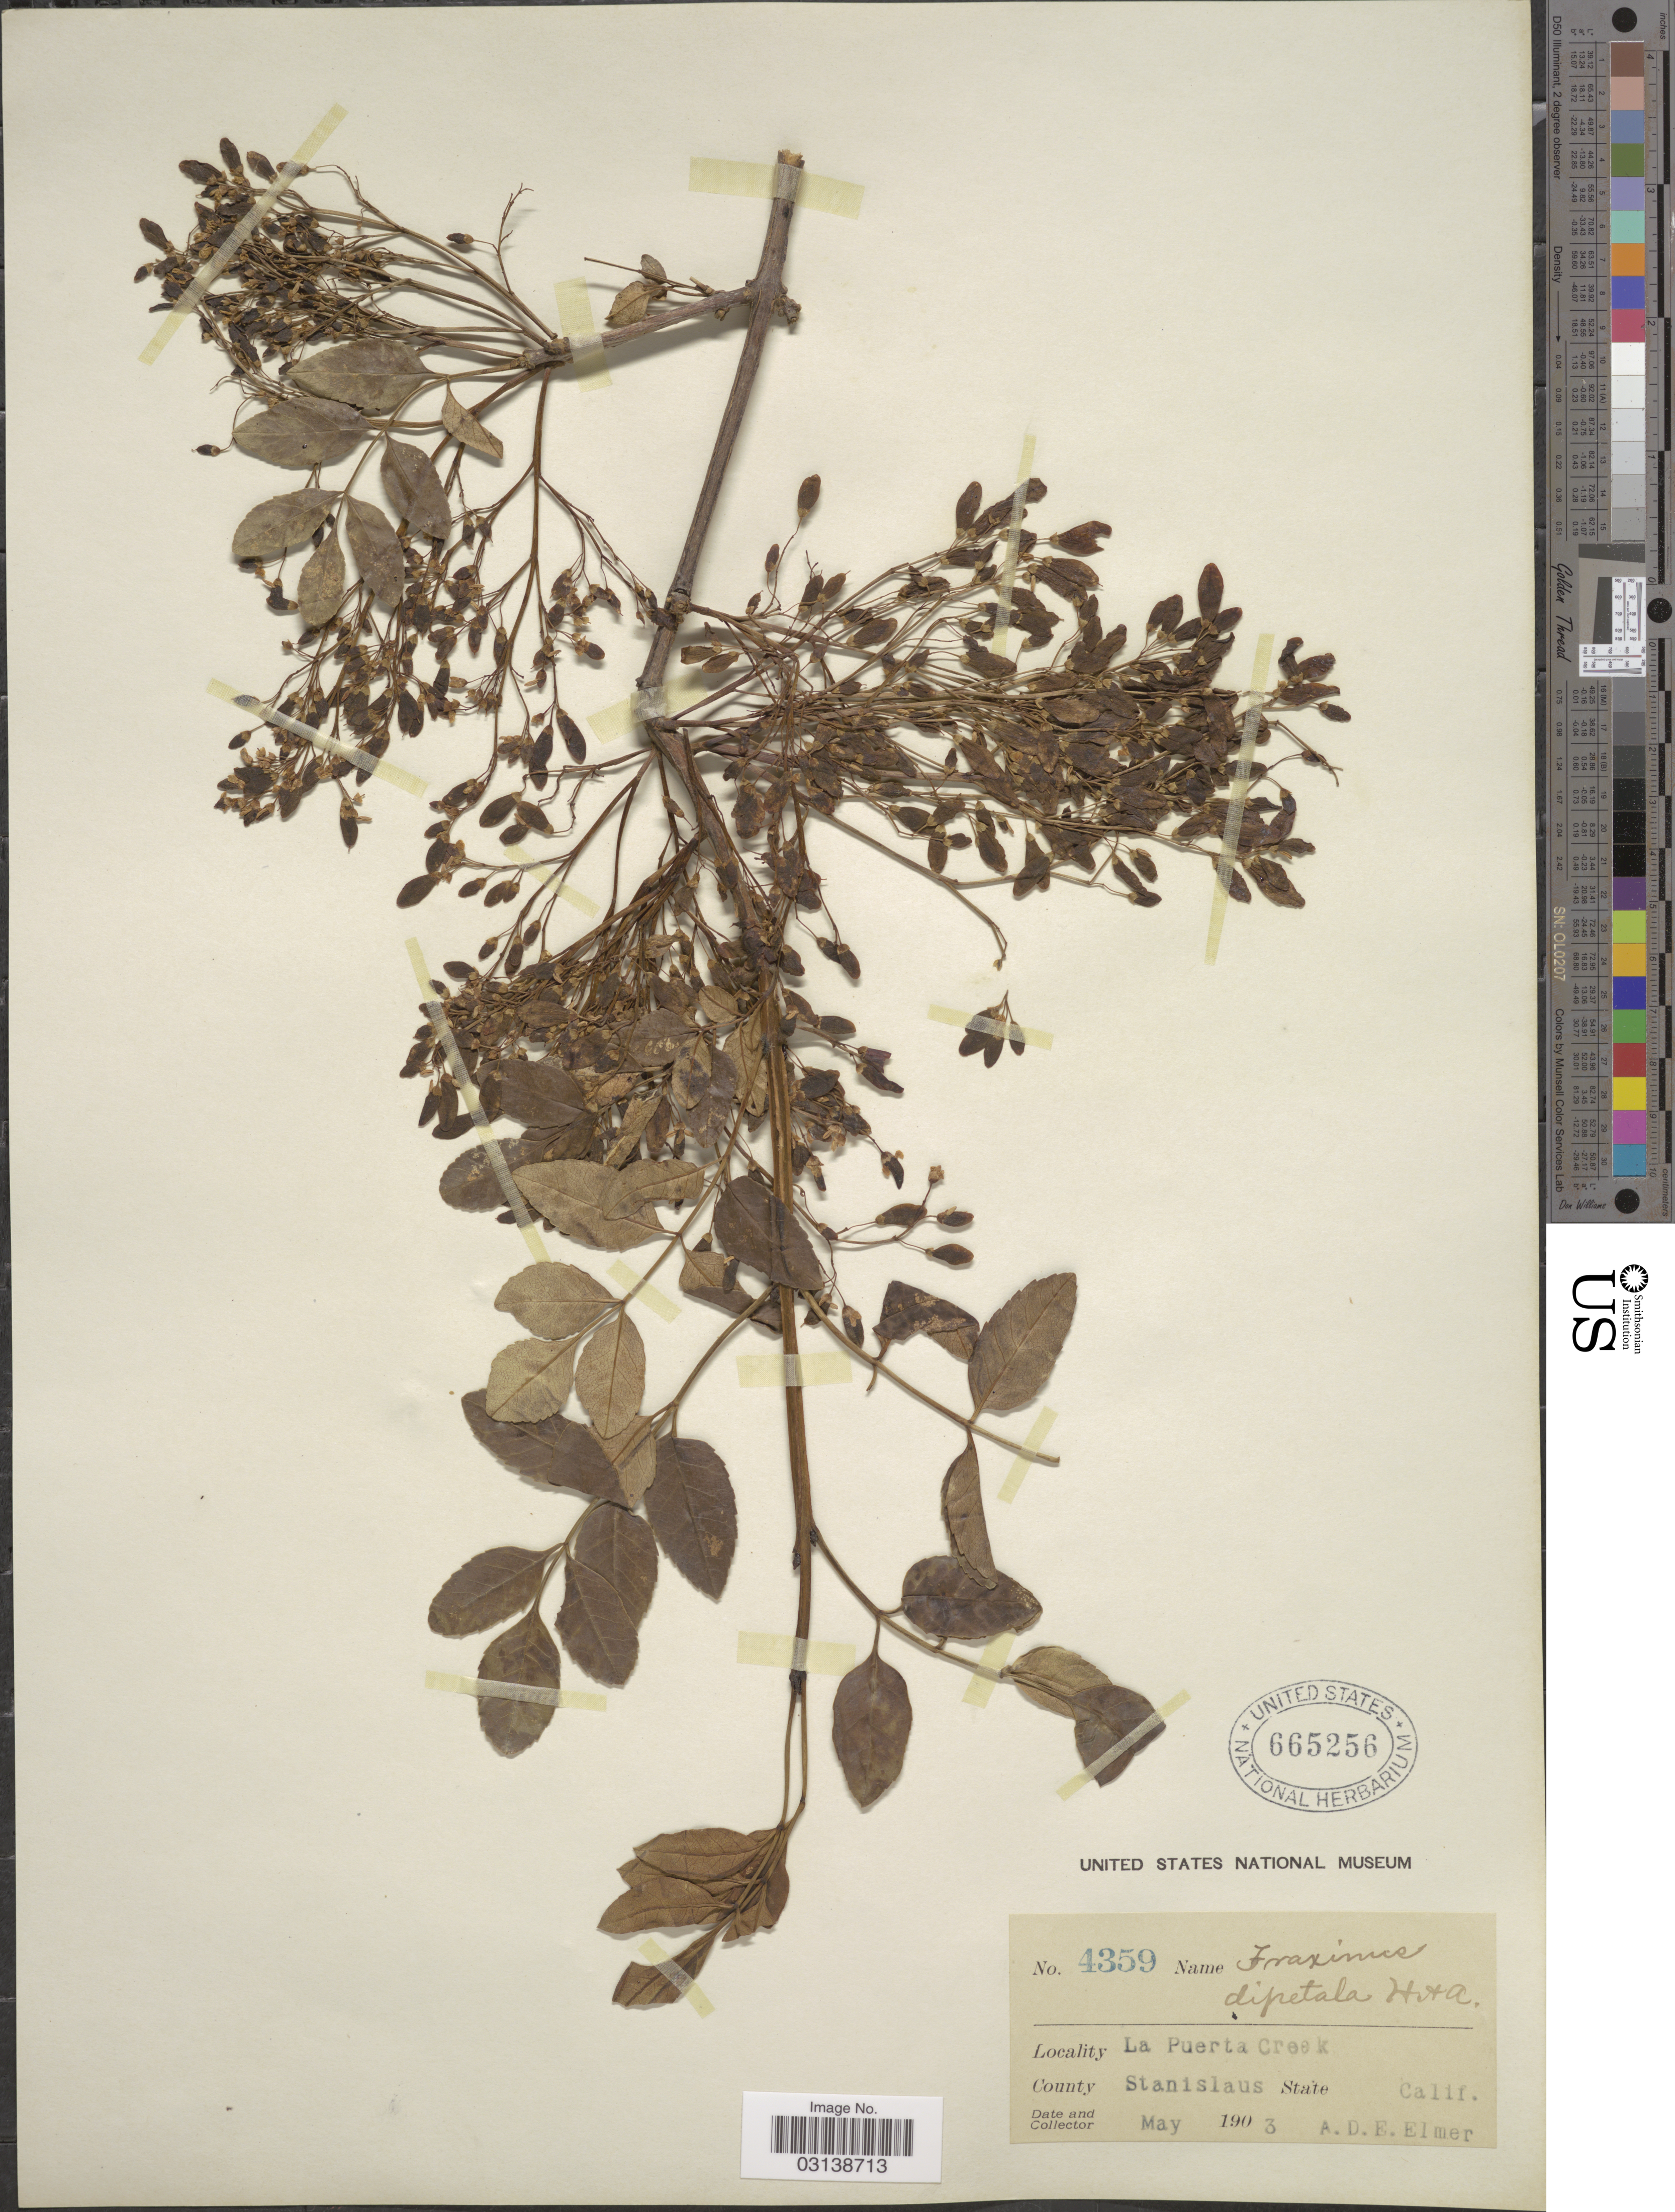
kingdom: Plantae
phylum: Tracheophyta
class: Magnoliopsida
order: Lamiales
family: Oleaceae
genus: Fraxinus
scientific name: Fraxinus dipetala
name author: Hook. & Arn.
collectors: A. D. E. Elmer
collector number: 4359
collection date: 1903-05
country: United States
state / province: California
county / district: Stanislaus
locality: La Puerta Creek. County Stanislaus.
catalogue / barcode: US 665256